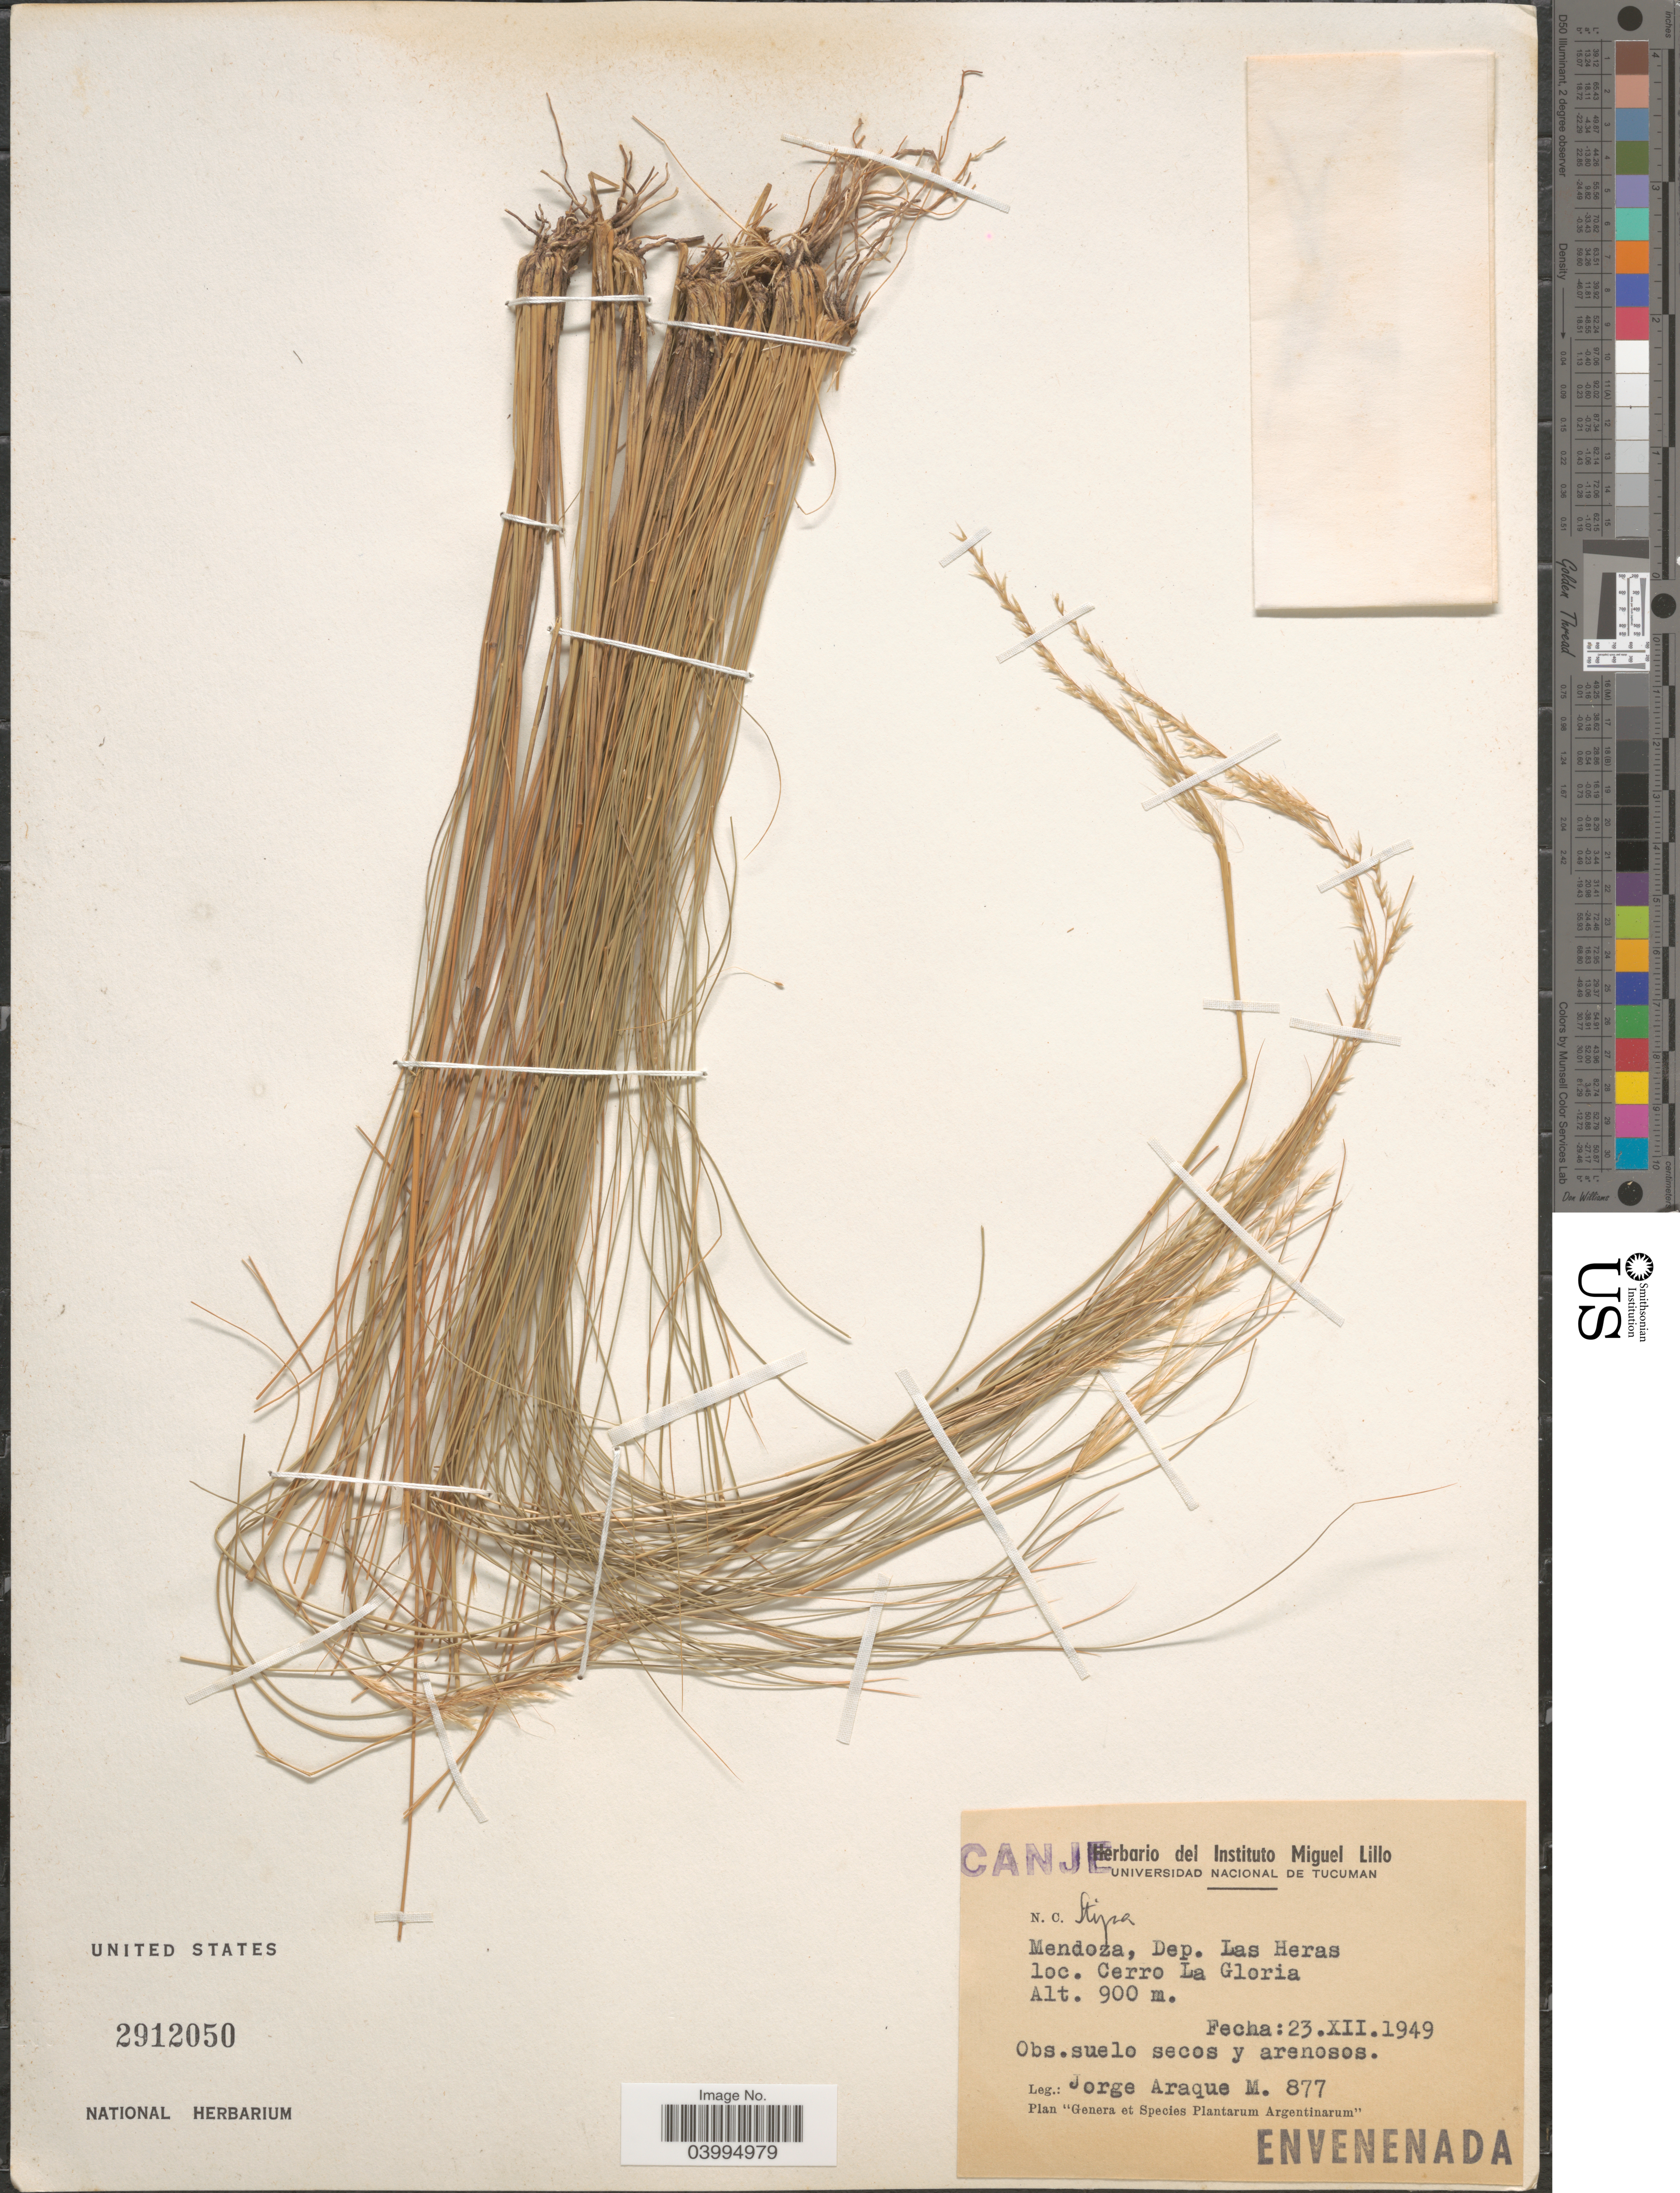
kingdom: Plantae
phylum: Tracheophyta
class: Liliopsida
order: Poales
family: Poaceae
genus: Stipa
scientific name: Stipa sp.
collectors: J. Araque Molina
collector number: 877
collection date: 1949-12-23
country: Argentina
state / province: Mendoza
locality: Dep. Las Heras. Cerro La Gloria.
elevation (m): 900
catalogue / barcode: US 2912050